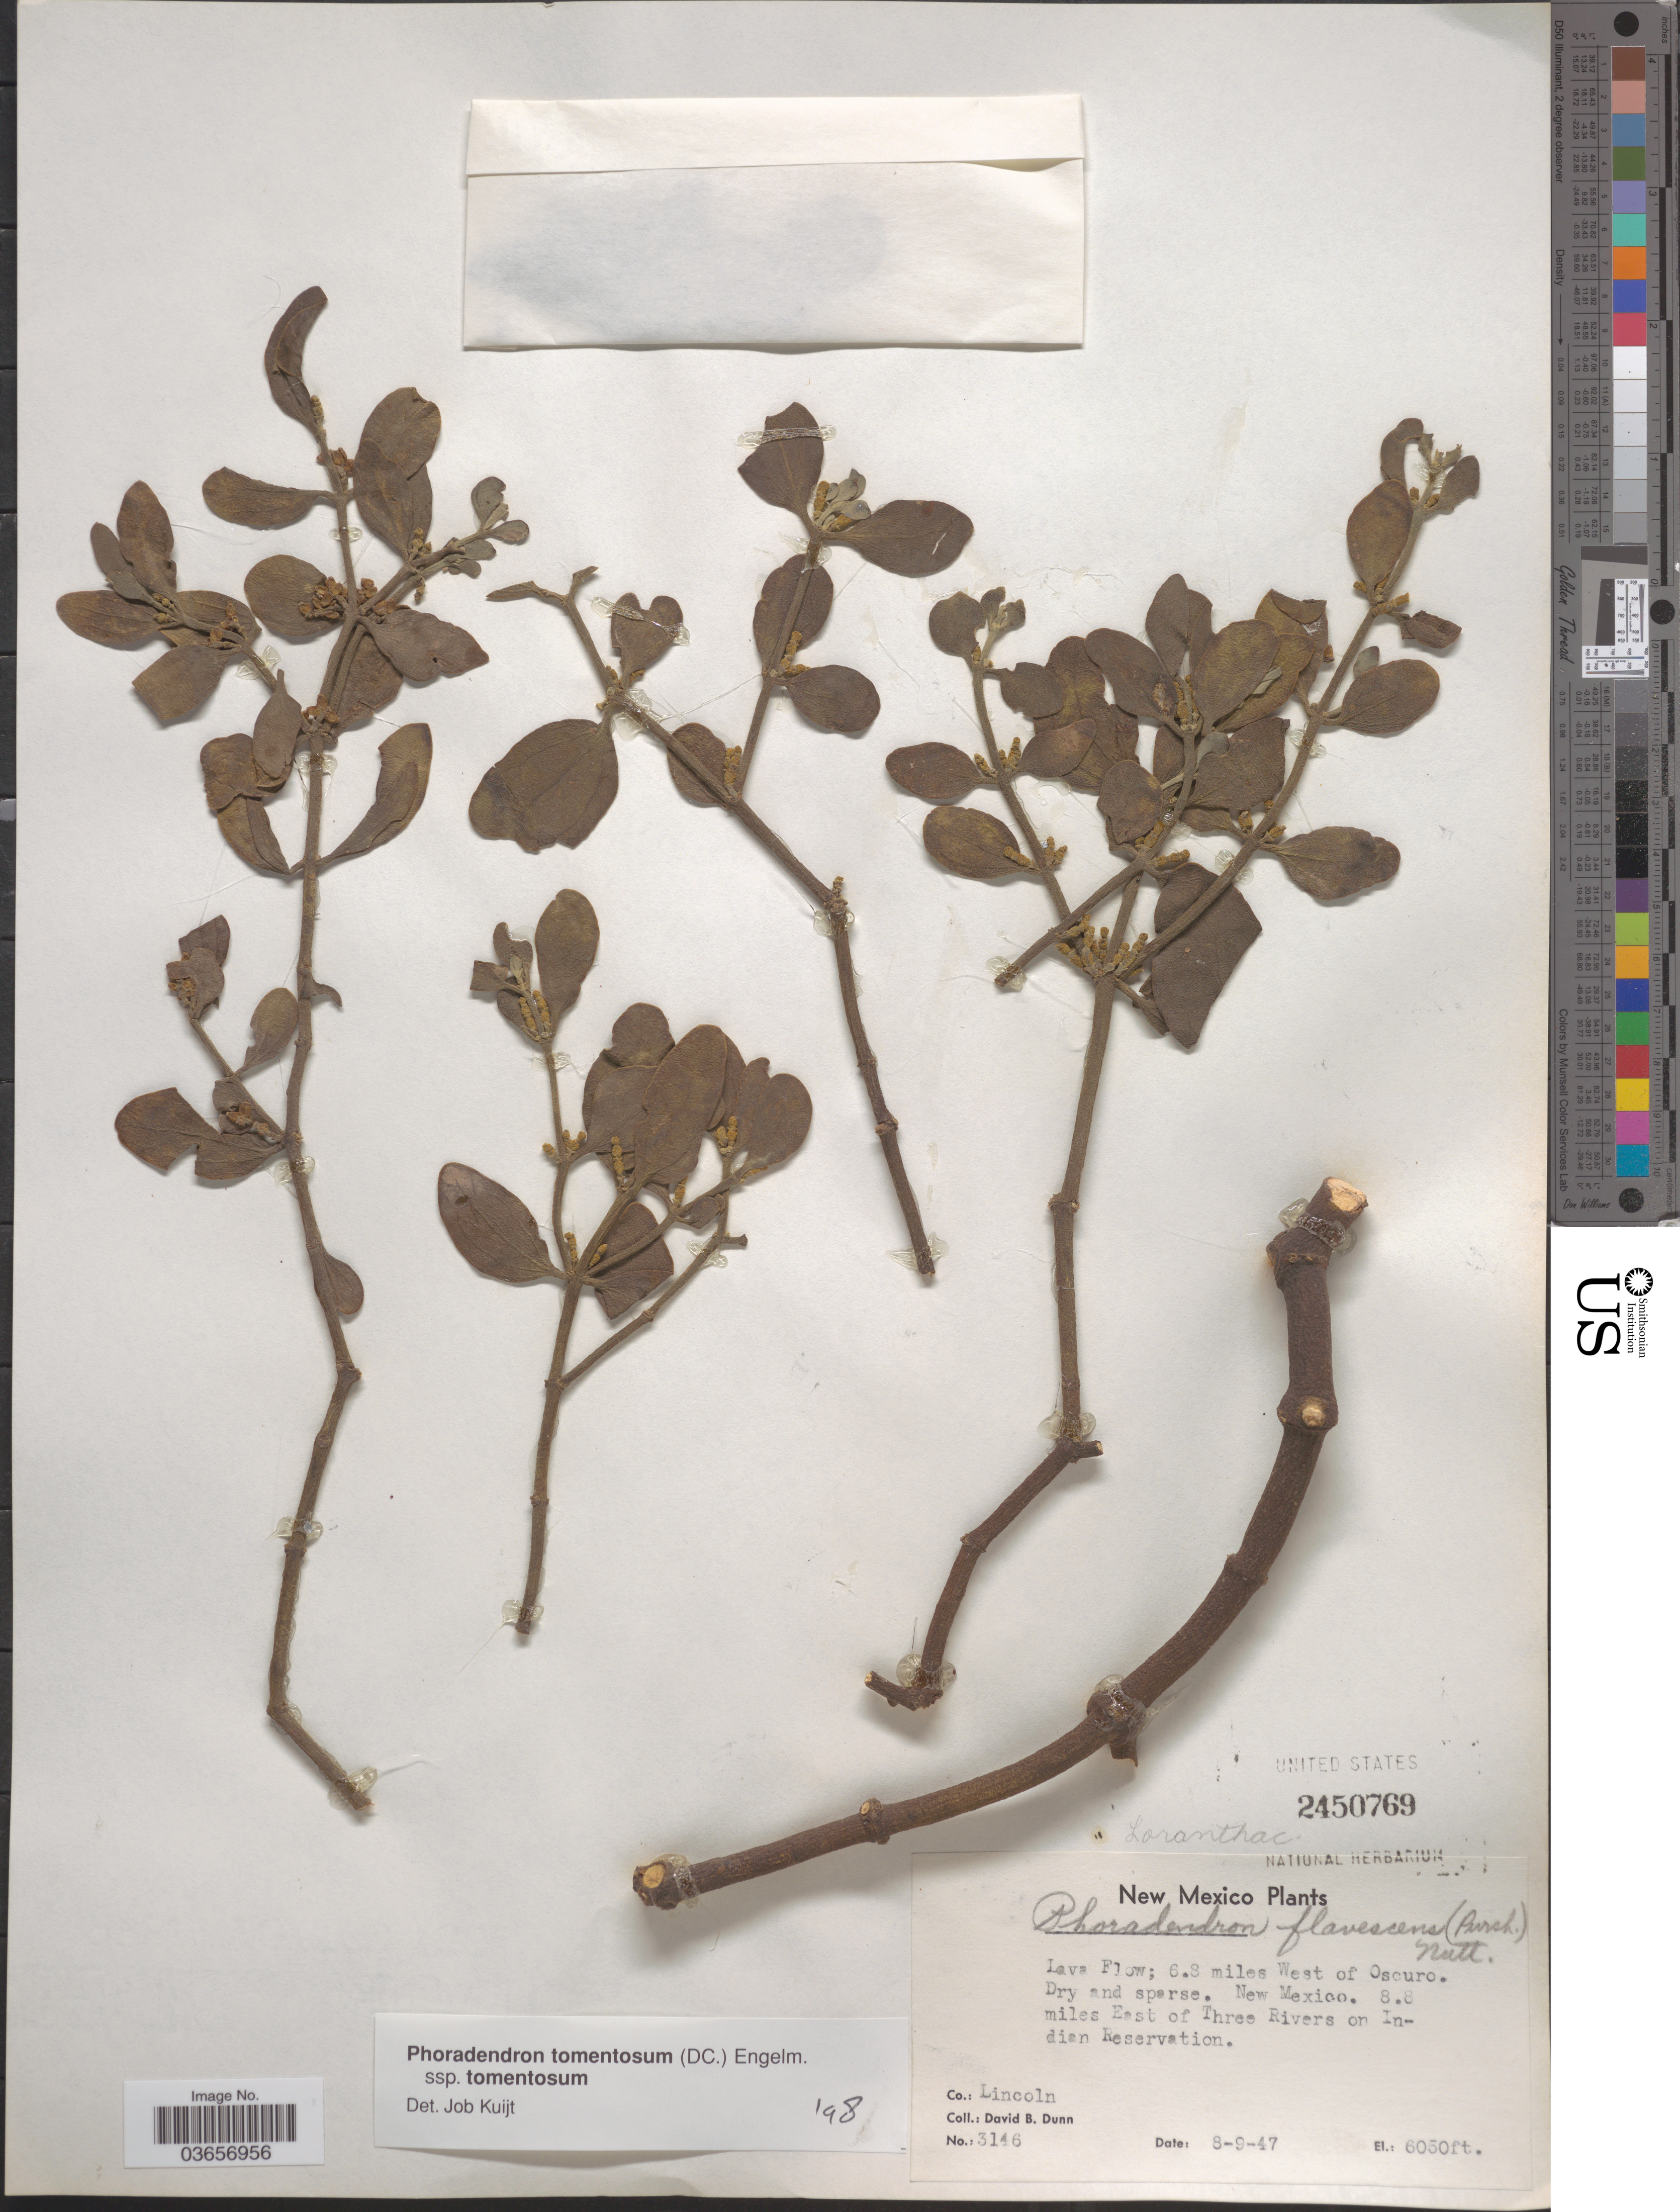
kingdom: Plantae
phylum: Tracheophyta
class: Magnoliopsida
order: Santalales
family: Viscaceae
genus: Phoradendron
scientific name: Phoradendron tomentosum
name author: DC.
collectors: D. B. Dunn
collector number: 3146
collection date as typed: Transcribed d/m/y: 9/8/47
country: United States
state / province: New Mexico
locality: Lava Flow; 6.8 miles West of Oscuro. 8.8 miles East of Three Rivers on Indian Reservation. Co.: Lincoln.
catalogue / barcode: US 2450769